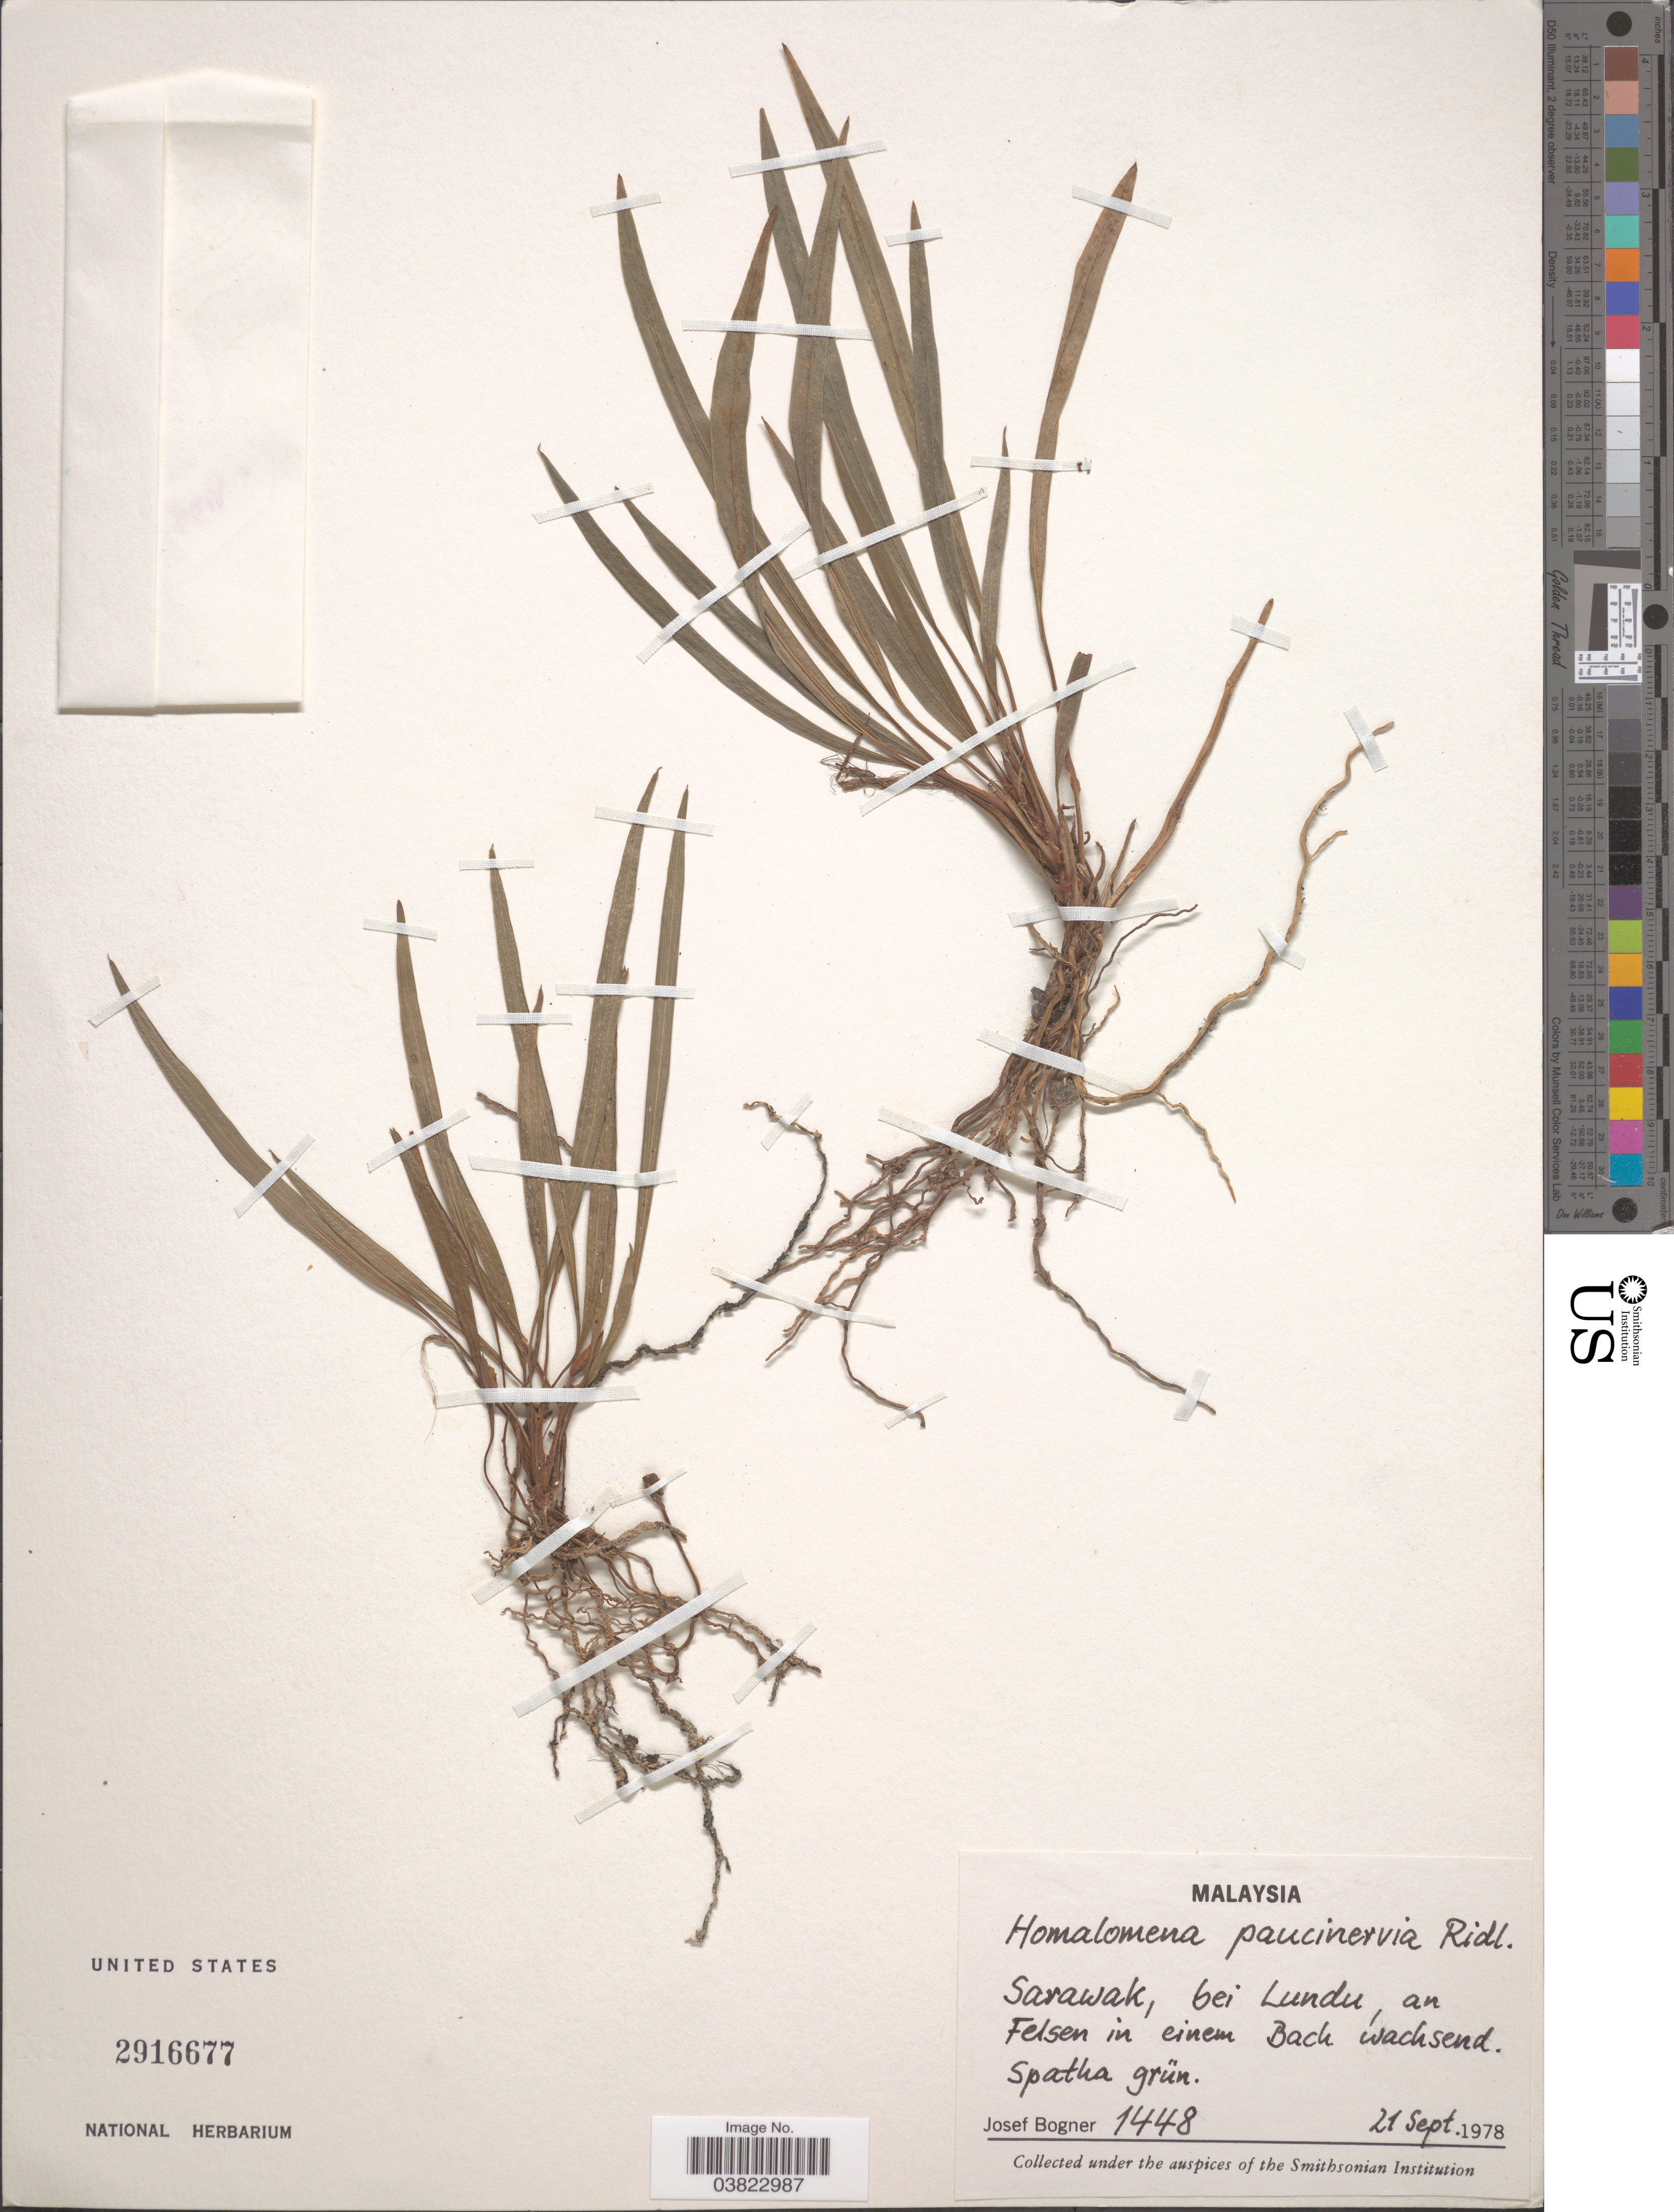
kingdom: Plantae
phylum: Tracheophyta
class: Liliopsida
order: Alismatales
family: Araceae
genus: Homalomena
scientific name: Homalomena paucinervia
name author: Ridl.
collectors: J. Bogner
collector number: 1448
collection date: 1978-09-21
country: Malaysia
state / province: Sarawak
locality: Bei Lundu, an Felsen in einem Back wachsend.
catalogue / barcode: US 2916677